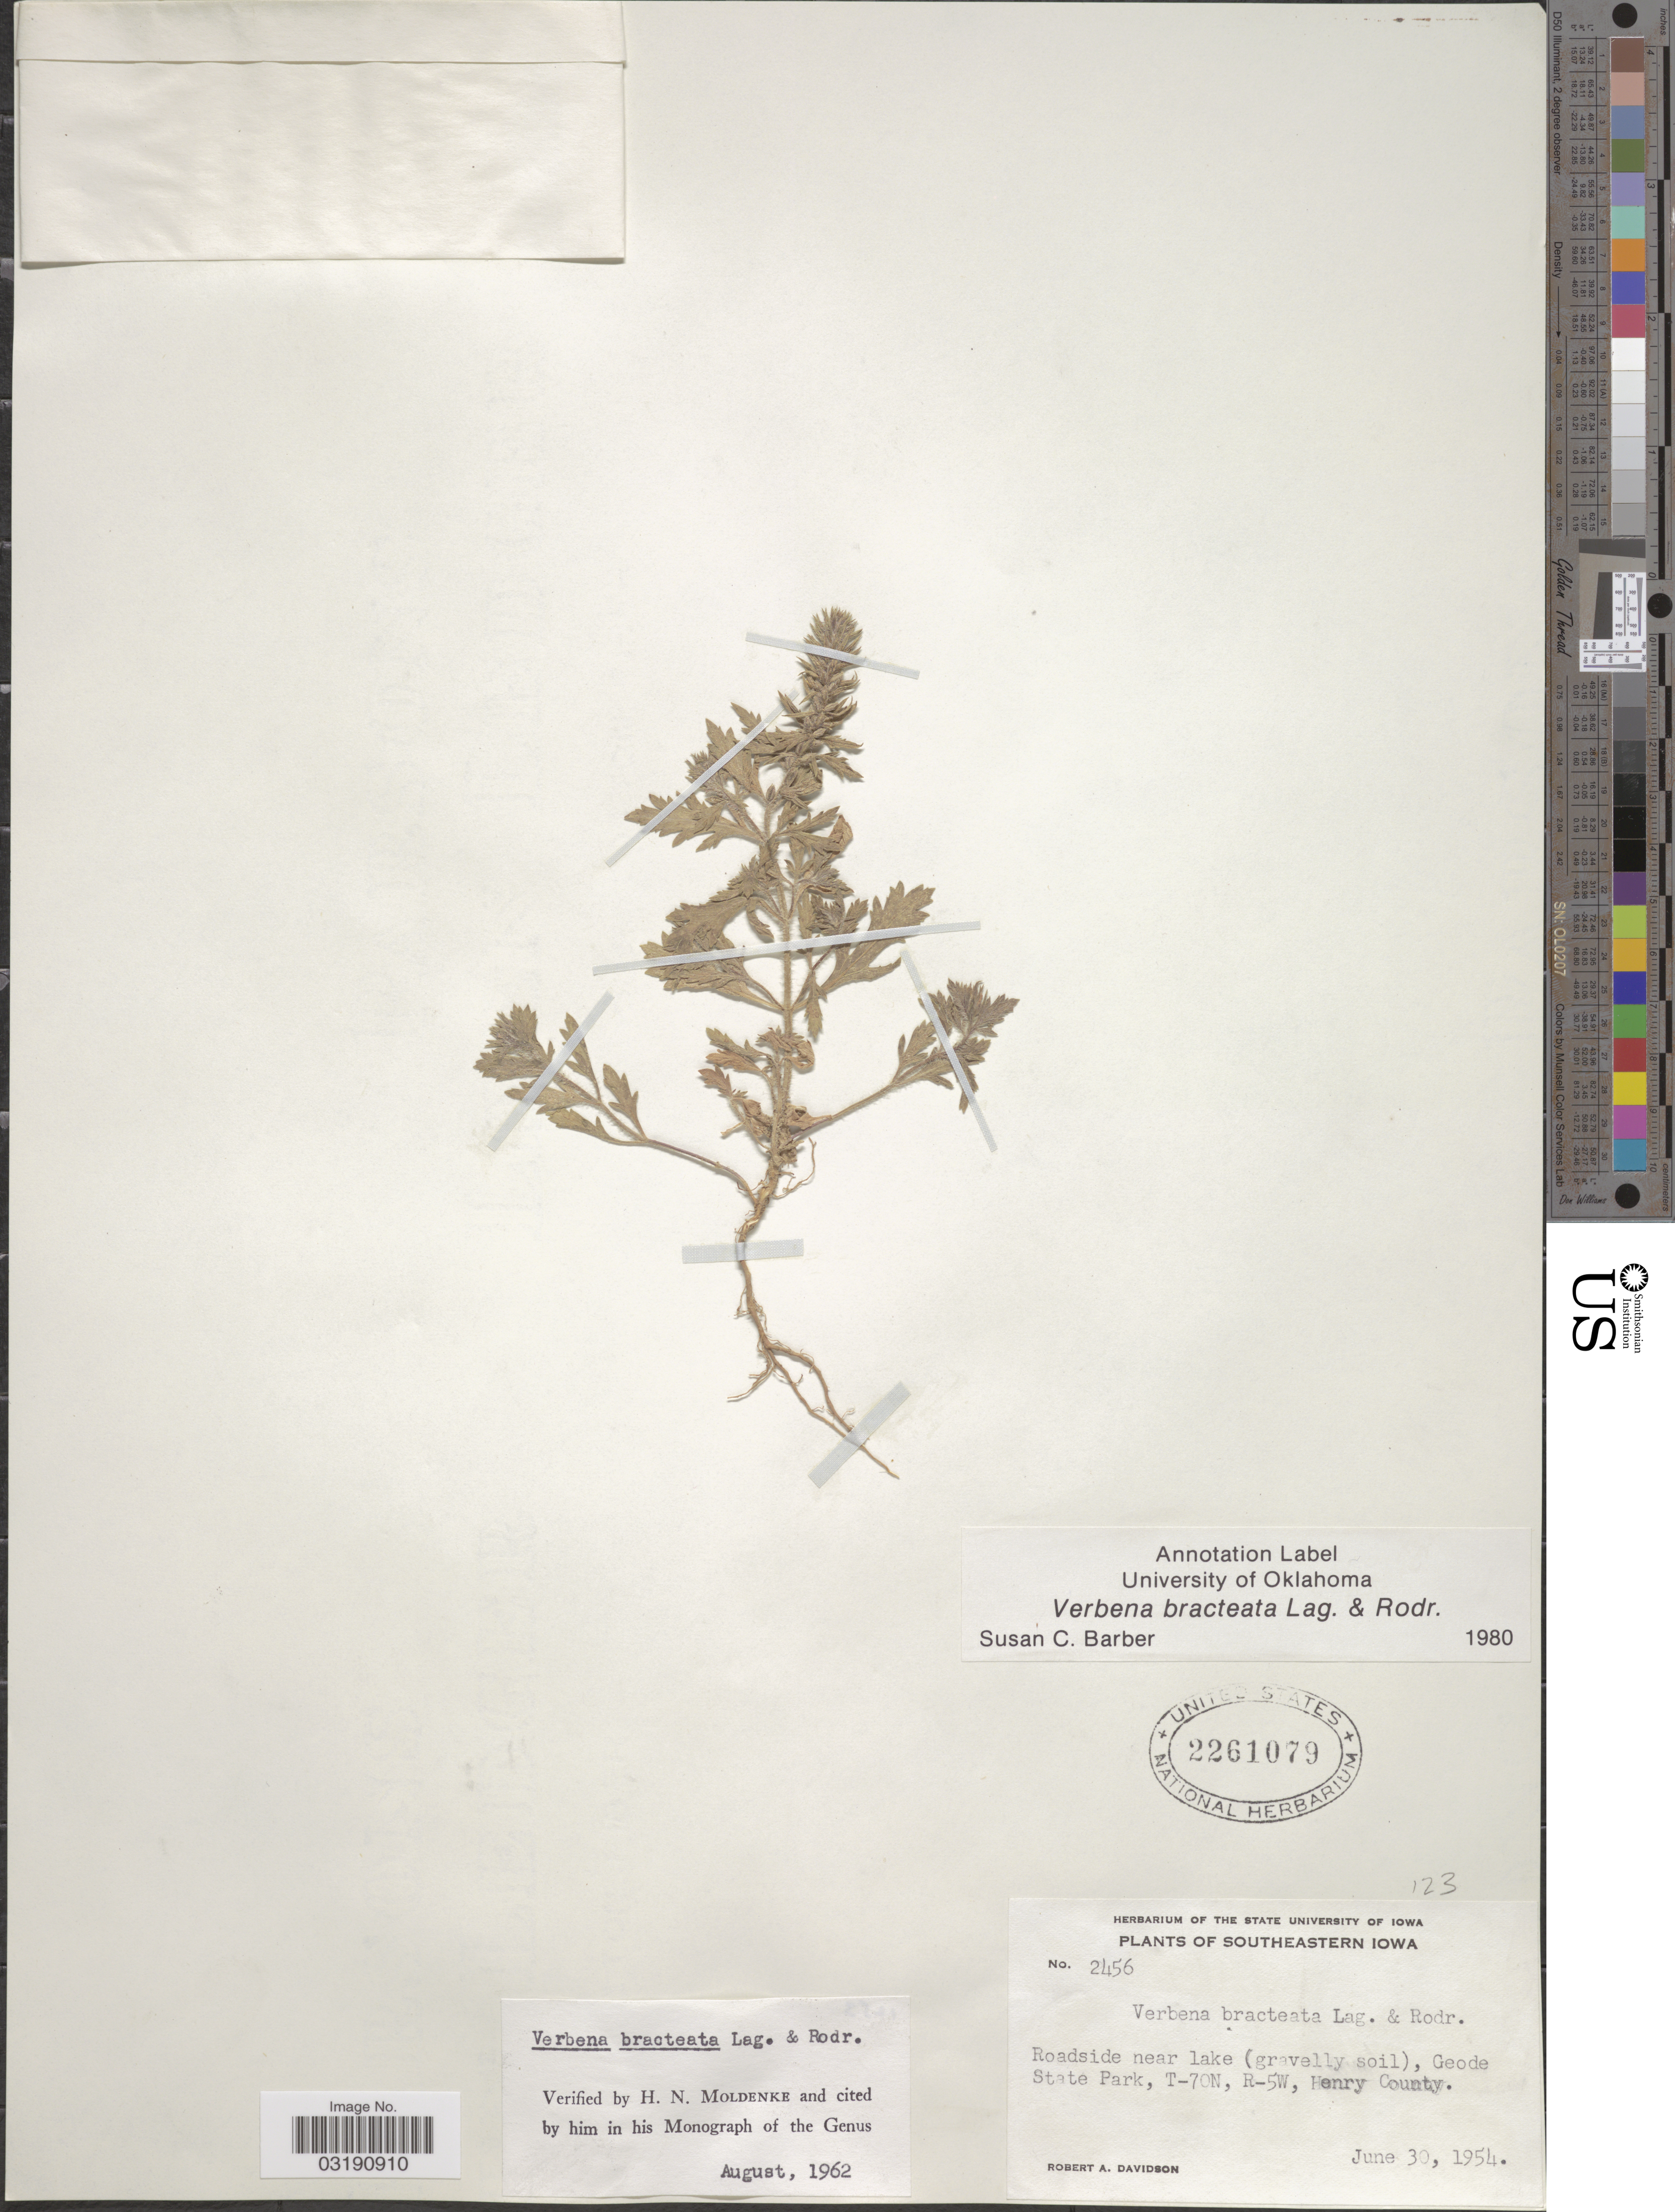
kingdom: Plantae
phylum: Tracheophyta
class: Magnoliopsida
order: Lamiales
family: Verbenaceae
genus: Verbena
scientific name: Verbena bracteata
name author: Cav. ex Lag. & Rodr.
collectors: R. A. Davidson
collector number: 2456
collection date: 1954-06-30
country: United States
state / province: Iowa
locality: Southeastern Iowa. Roadside near lake (gravelly soil), Geode State Park, T-70N, R-5W, Henry County.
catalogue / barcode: US 2261079